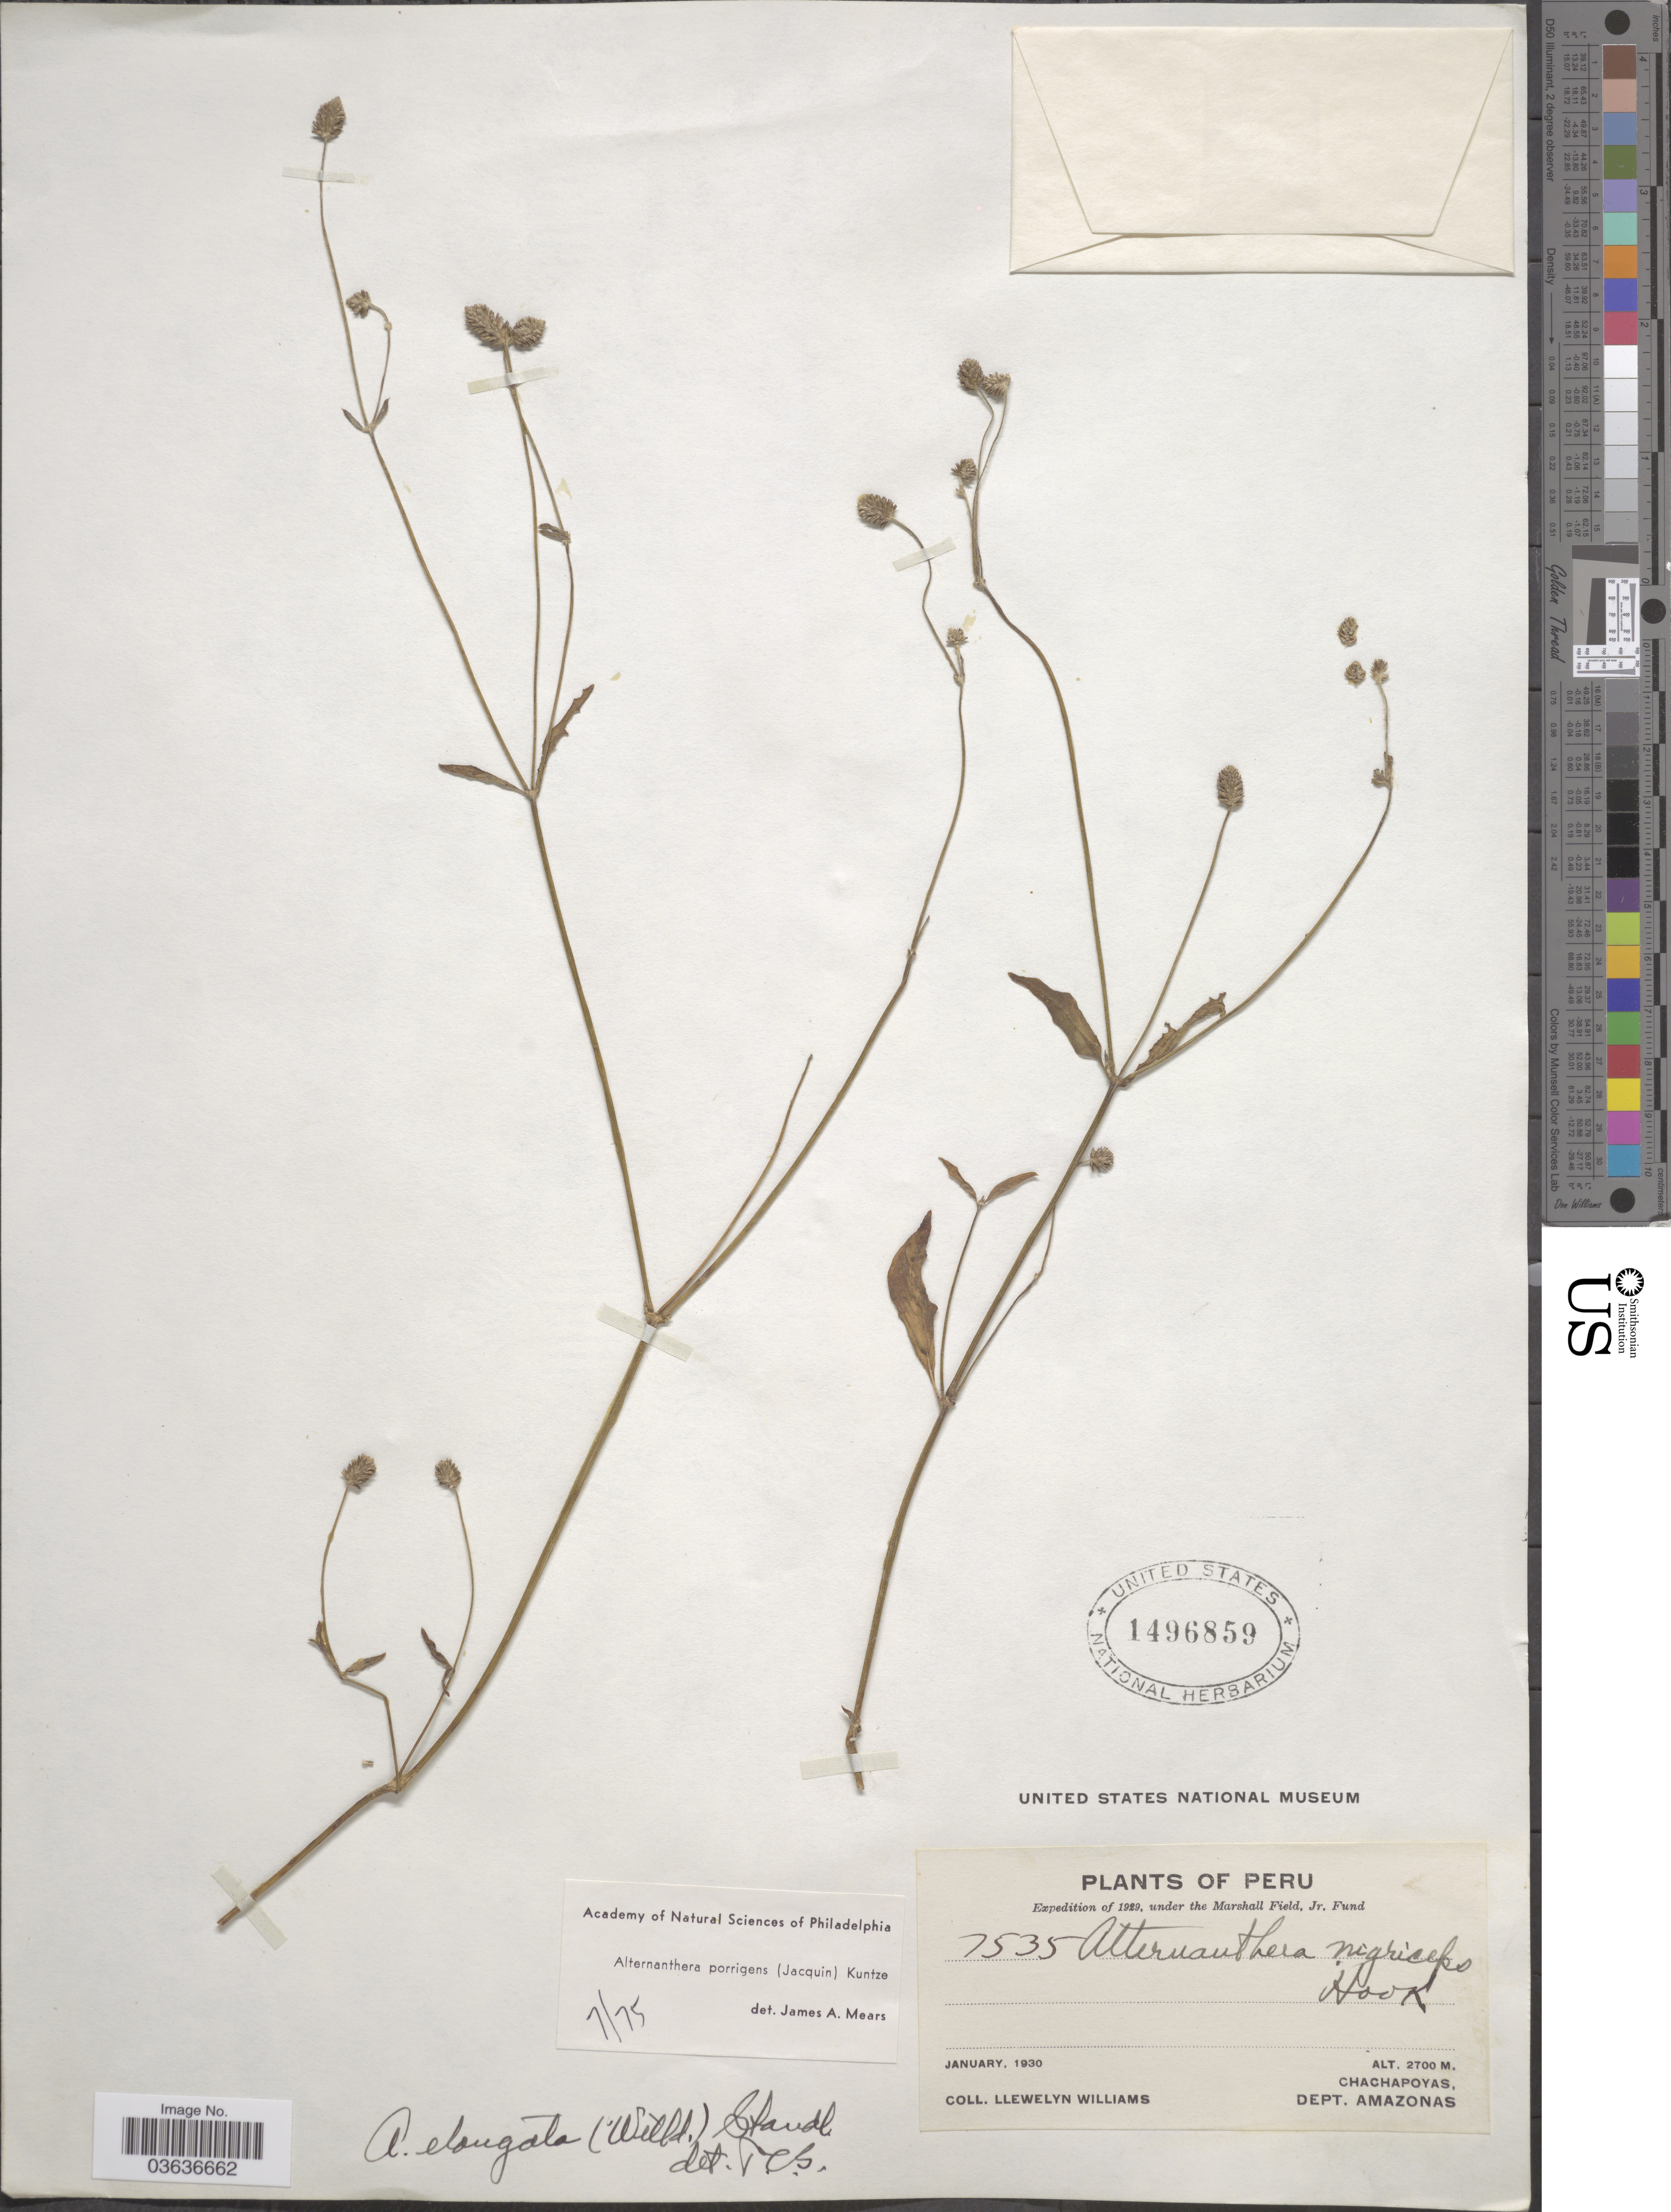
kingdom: Plantae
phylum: Tracheophyta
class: Magnoliopsida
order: Caryophyllales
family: Amaranthaceae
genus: Alternanthera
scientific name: Alternanthera porrigens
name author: (Jacq.) Kuntze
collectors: Ll. Williams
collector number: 7535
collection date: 1930-01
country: Peru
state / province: Amazonas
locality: Chachapoyas, Dept. Amazonas.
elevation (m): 2700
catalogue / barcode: US 1496859